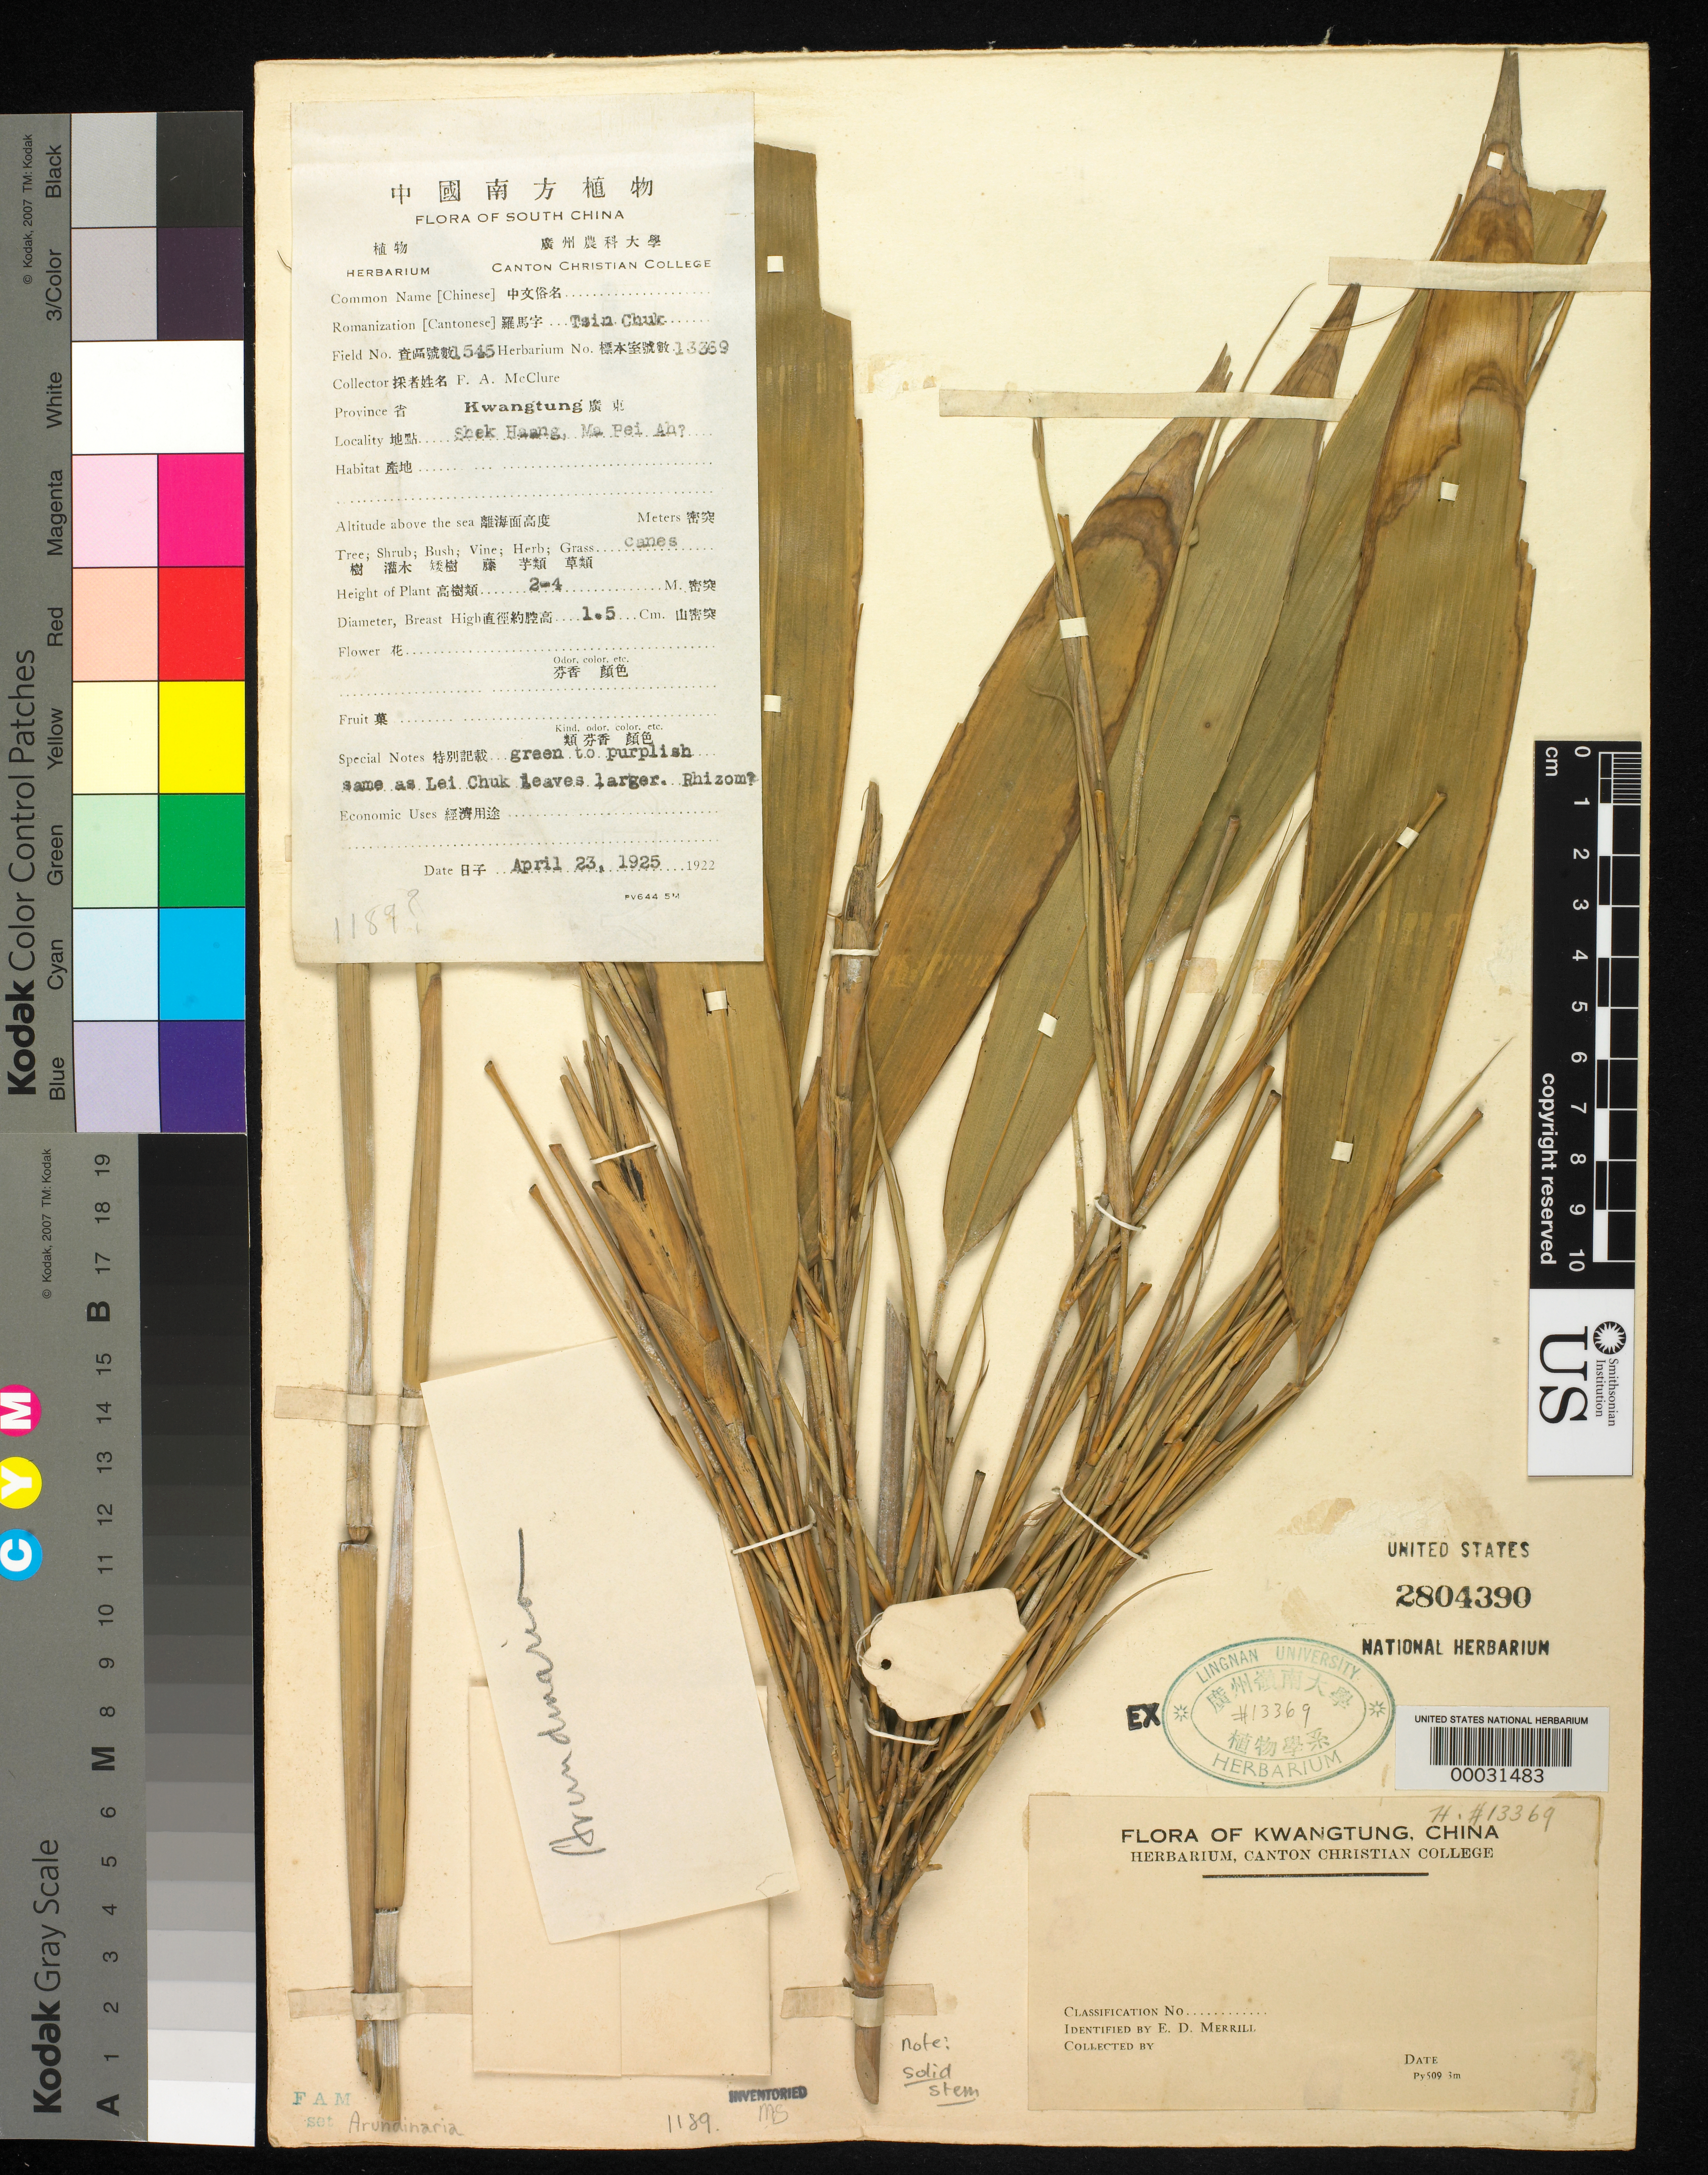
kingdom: Plantae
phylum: Tracheophyta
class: Liliopsida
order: Poales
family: Poaceae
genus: Arundinaria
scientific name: Arundinaria sp.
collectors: F. A. McClure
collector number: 1545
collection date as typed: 23 Apr 1925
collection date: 1925-04-23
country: China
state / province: Guangdong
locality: Shek haang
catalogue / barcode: US 2804390